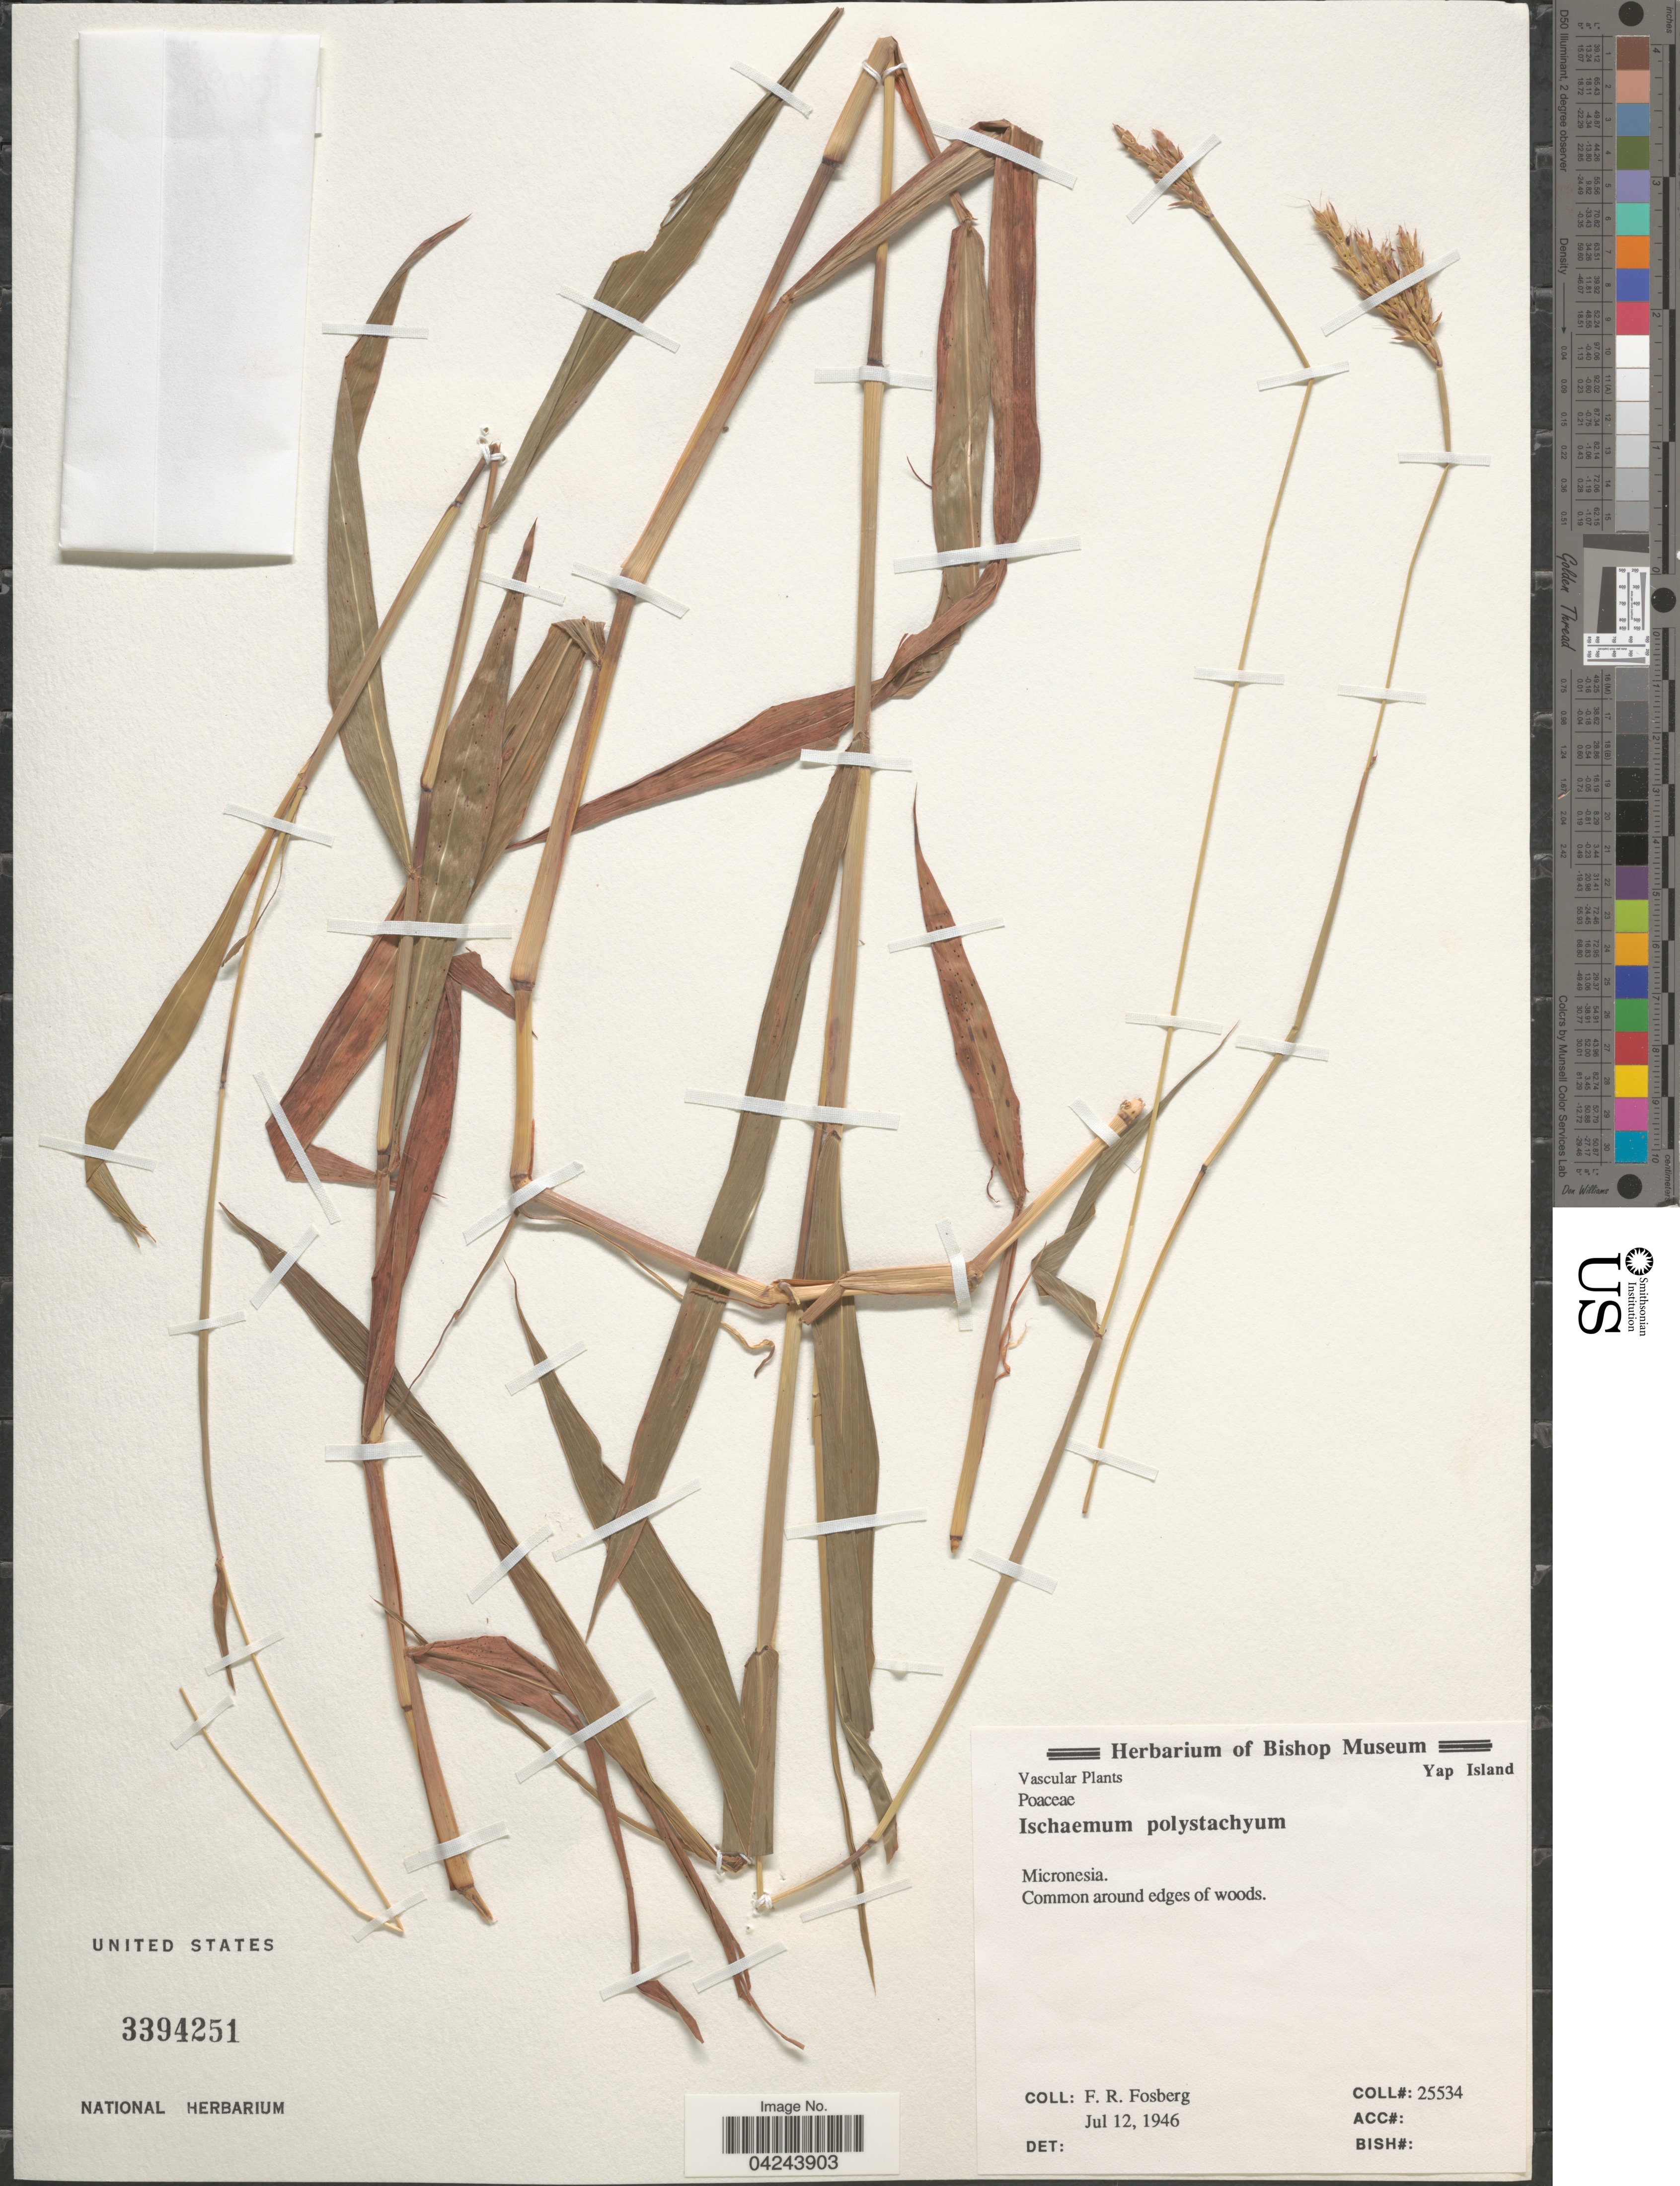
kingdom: Plantae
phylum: Tracheophyta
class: Liliopsida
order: Poales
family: Poaceae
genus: Ischaemum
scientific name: Ischaemum polystachyum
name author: J. Presl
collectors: F. R. Fosberg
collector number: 25534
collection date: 1946-07-12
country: Micronesia, Federated States of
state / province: Yap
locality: Yap Island. Micronesia. Common around edges of woods.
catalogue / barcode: US 3394251